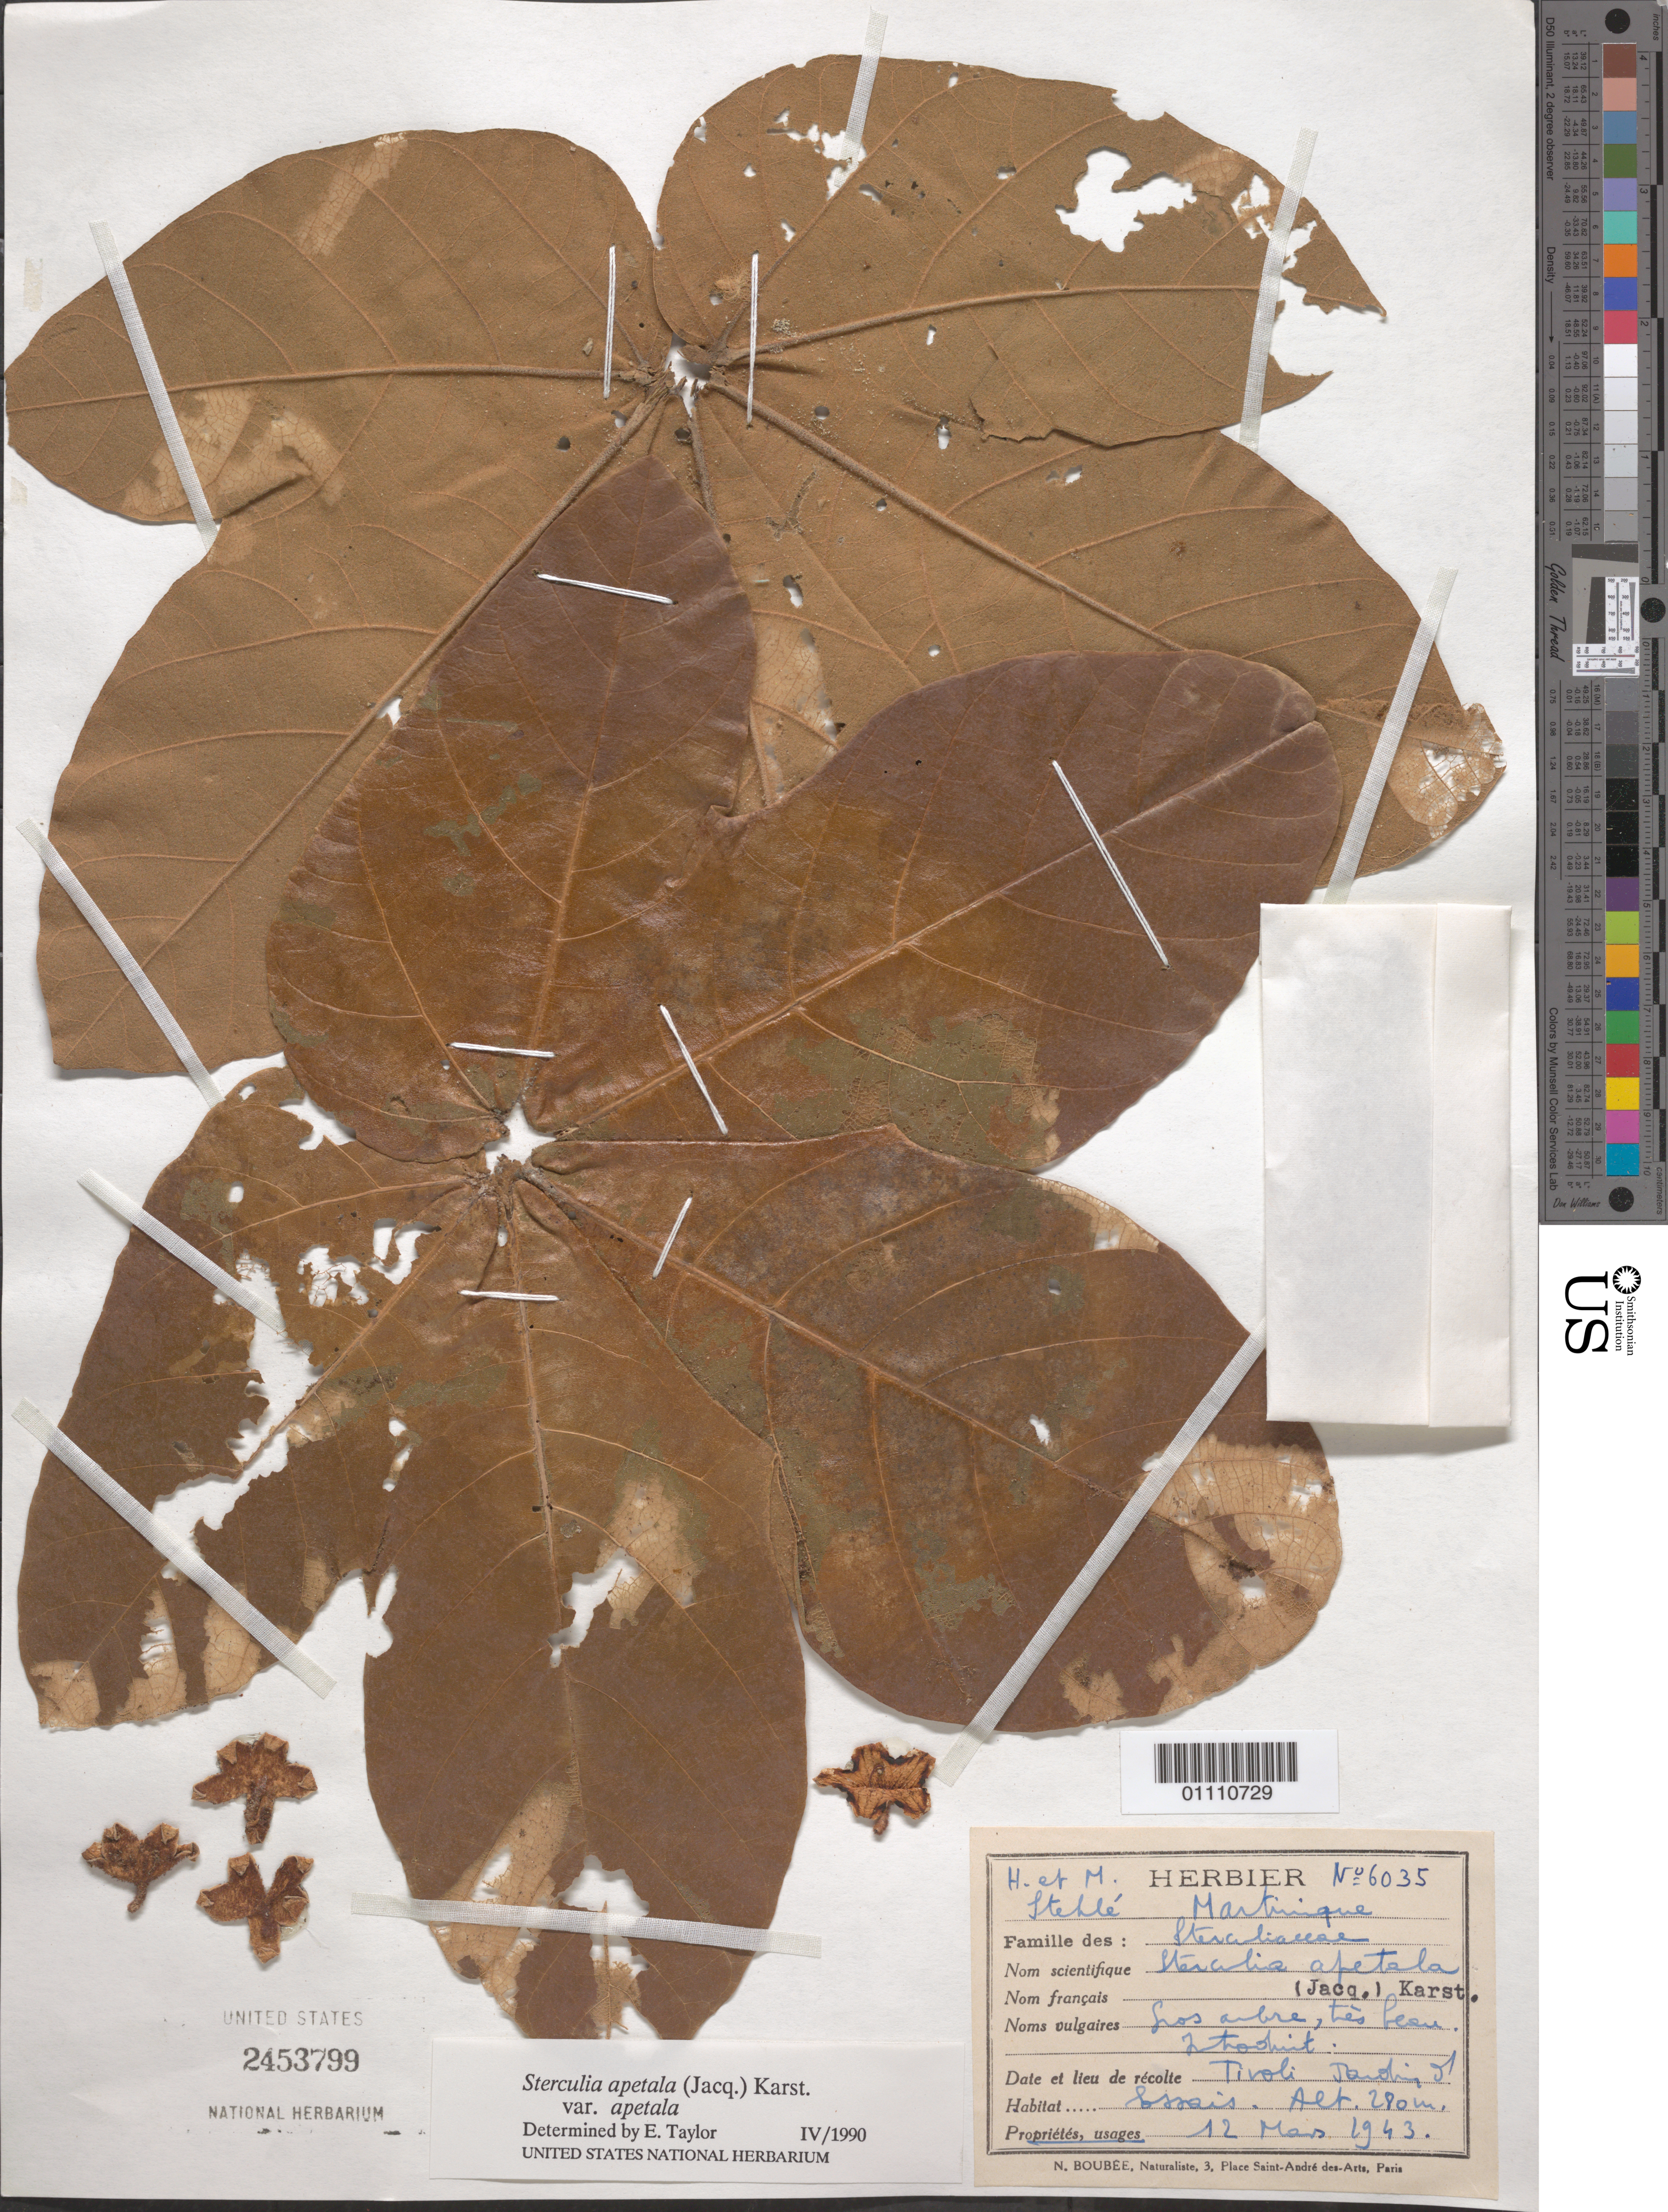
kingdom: Plantae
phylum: Tracheophyta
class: Magnoliopsida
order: Malvales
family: Malvaceae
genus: Sterculia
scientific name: Sterculia apetala var. apetala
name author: (Jacq.) H. Karst.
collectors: H. Stehlé & M. Stehlé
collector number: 6035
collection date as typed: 12 Mar 1943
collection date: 1943-03-12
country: Martinique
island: Martinique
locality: Tivoli: Jardin d'Essais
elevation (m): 280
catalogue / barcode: US 2453799